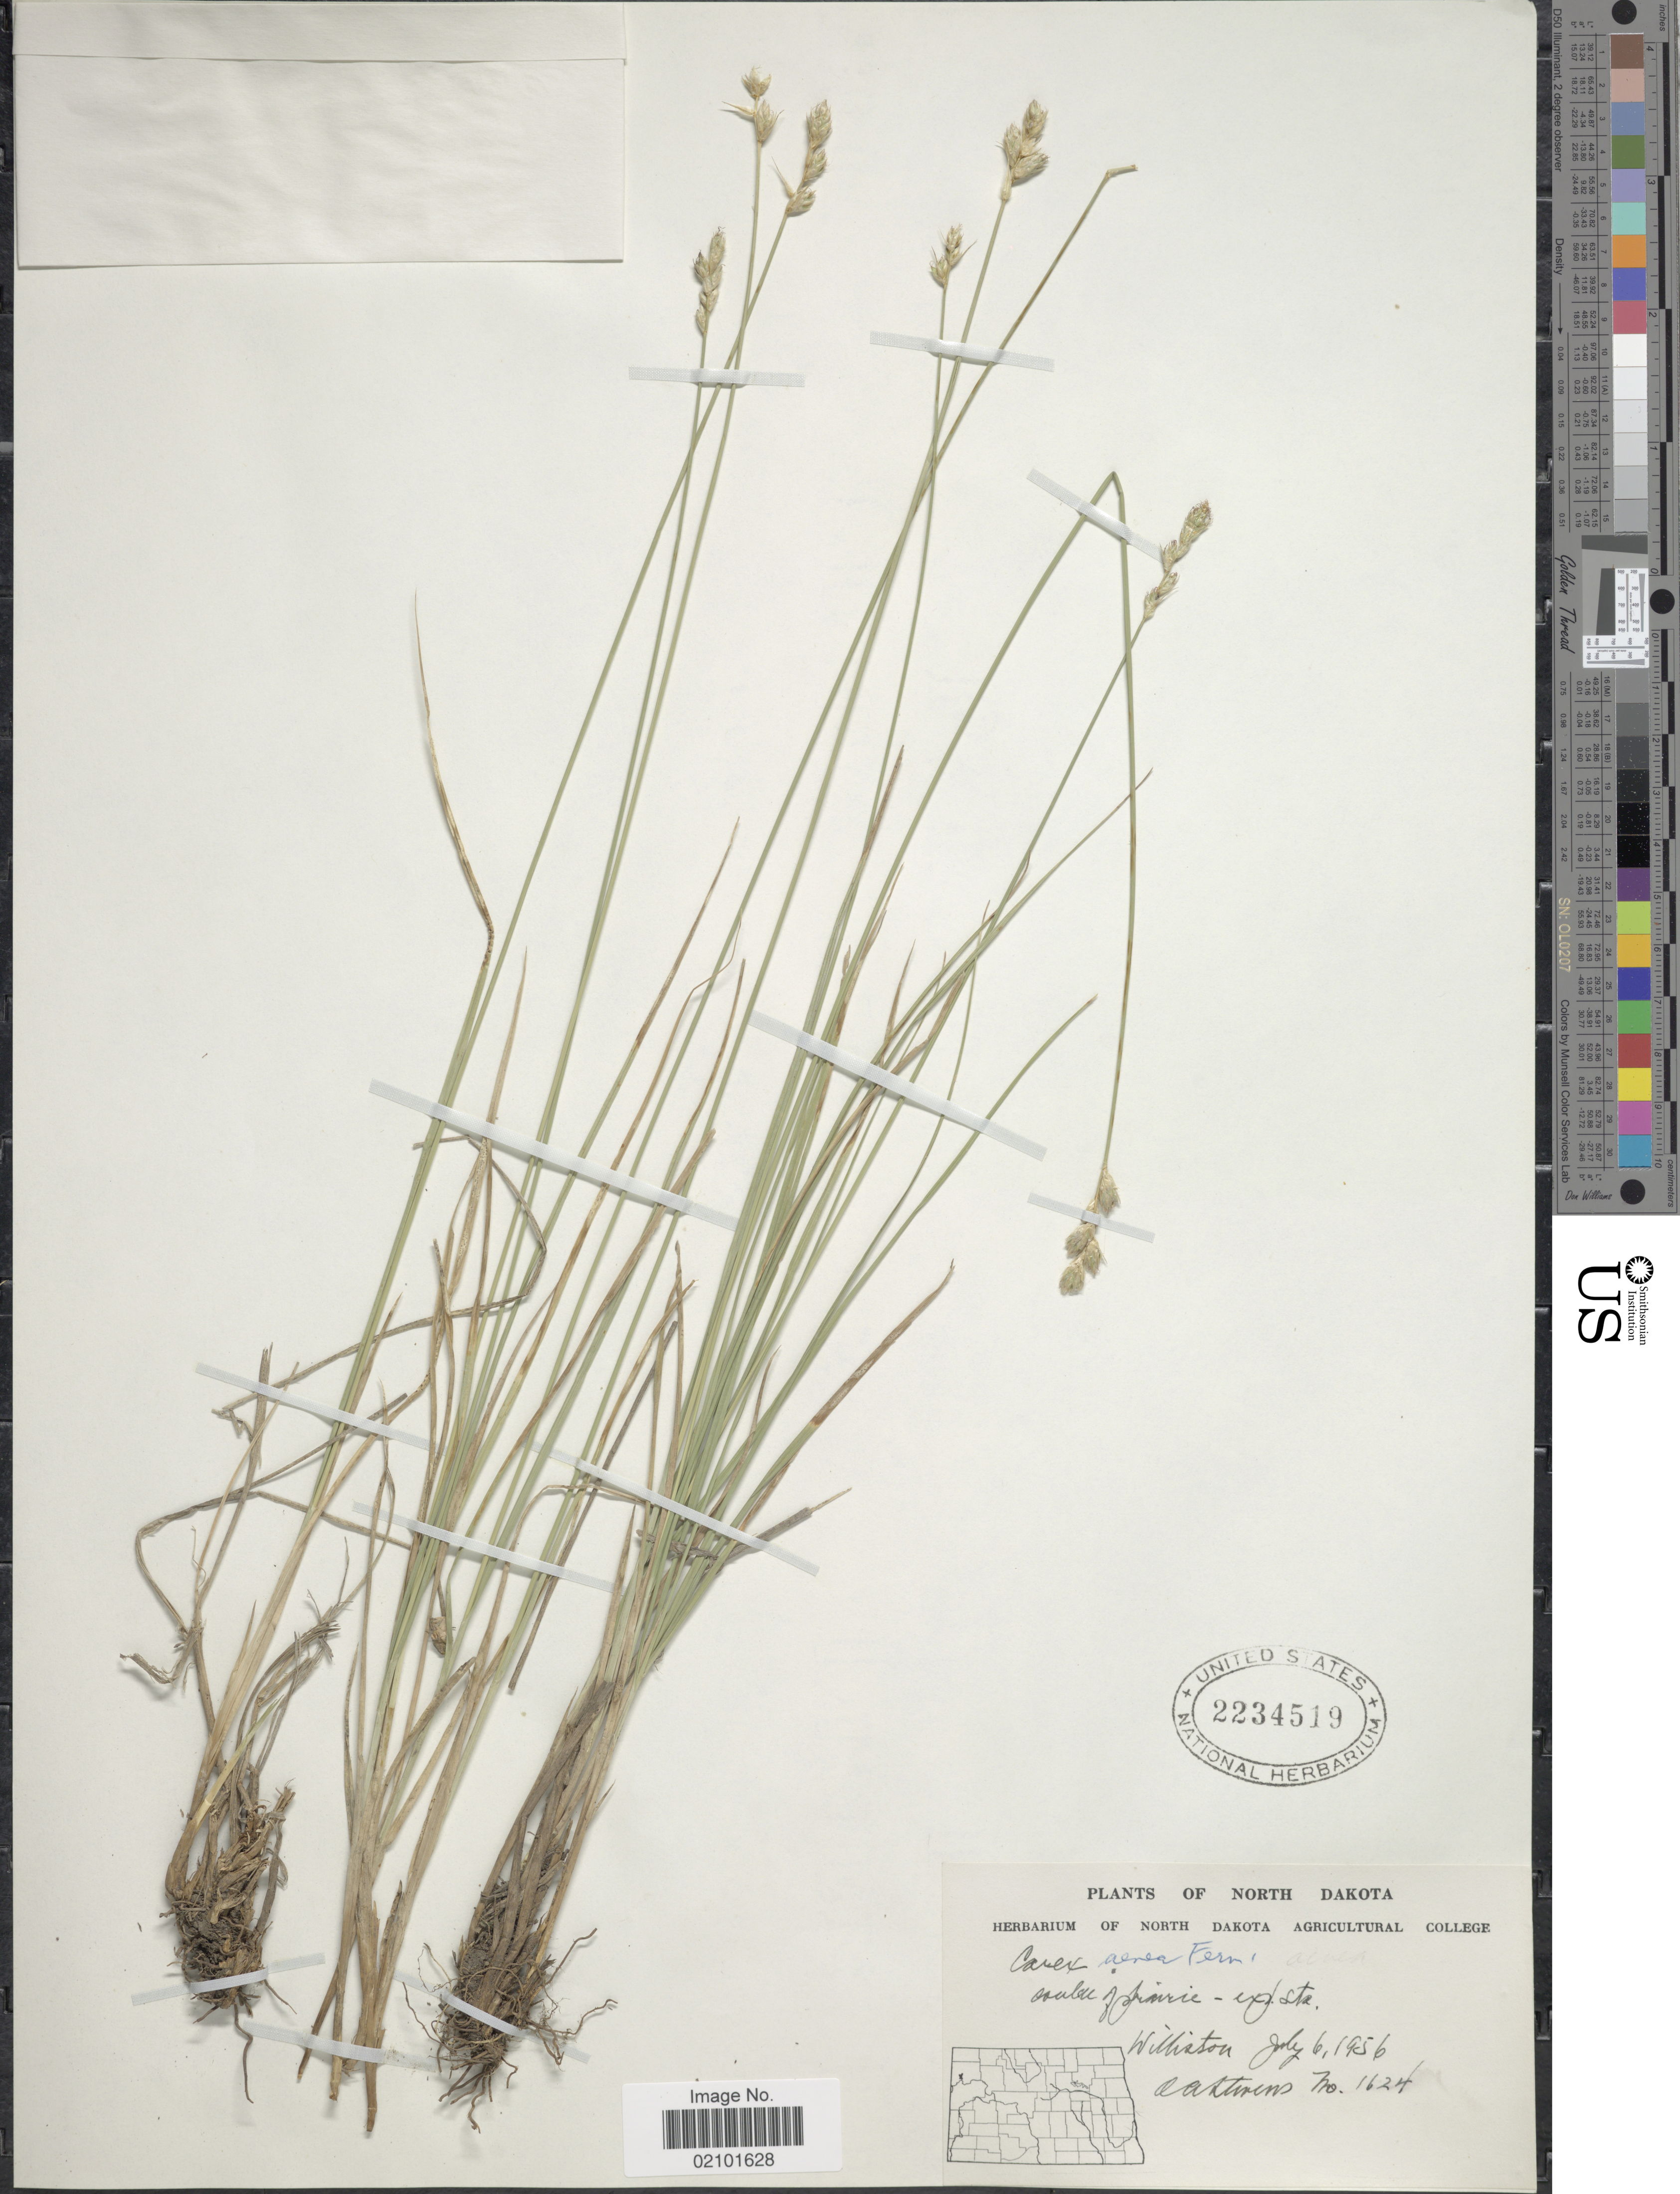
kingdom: Plantae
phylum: Tracheophyta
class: Liliopsida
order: Poales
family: Cyperaceae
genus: Carex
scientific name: Carex foenea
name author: Willd.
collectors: O. A. Stevens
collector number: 1624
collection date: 1956-07-06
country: United States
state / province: North Dakota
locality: Williston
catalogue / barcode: US 2234519